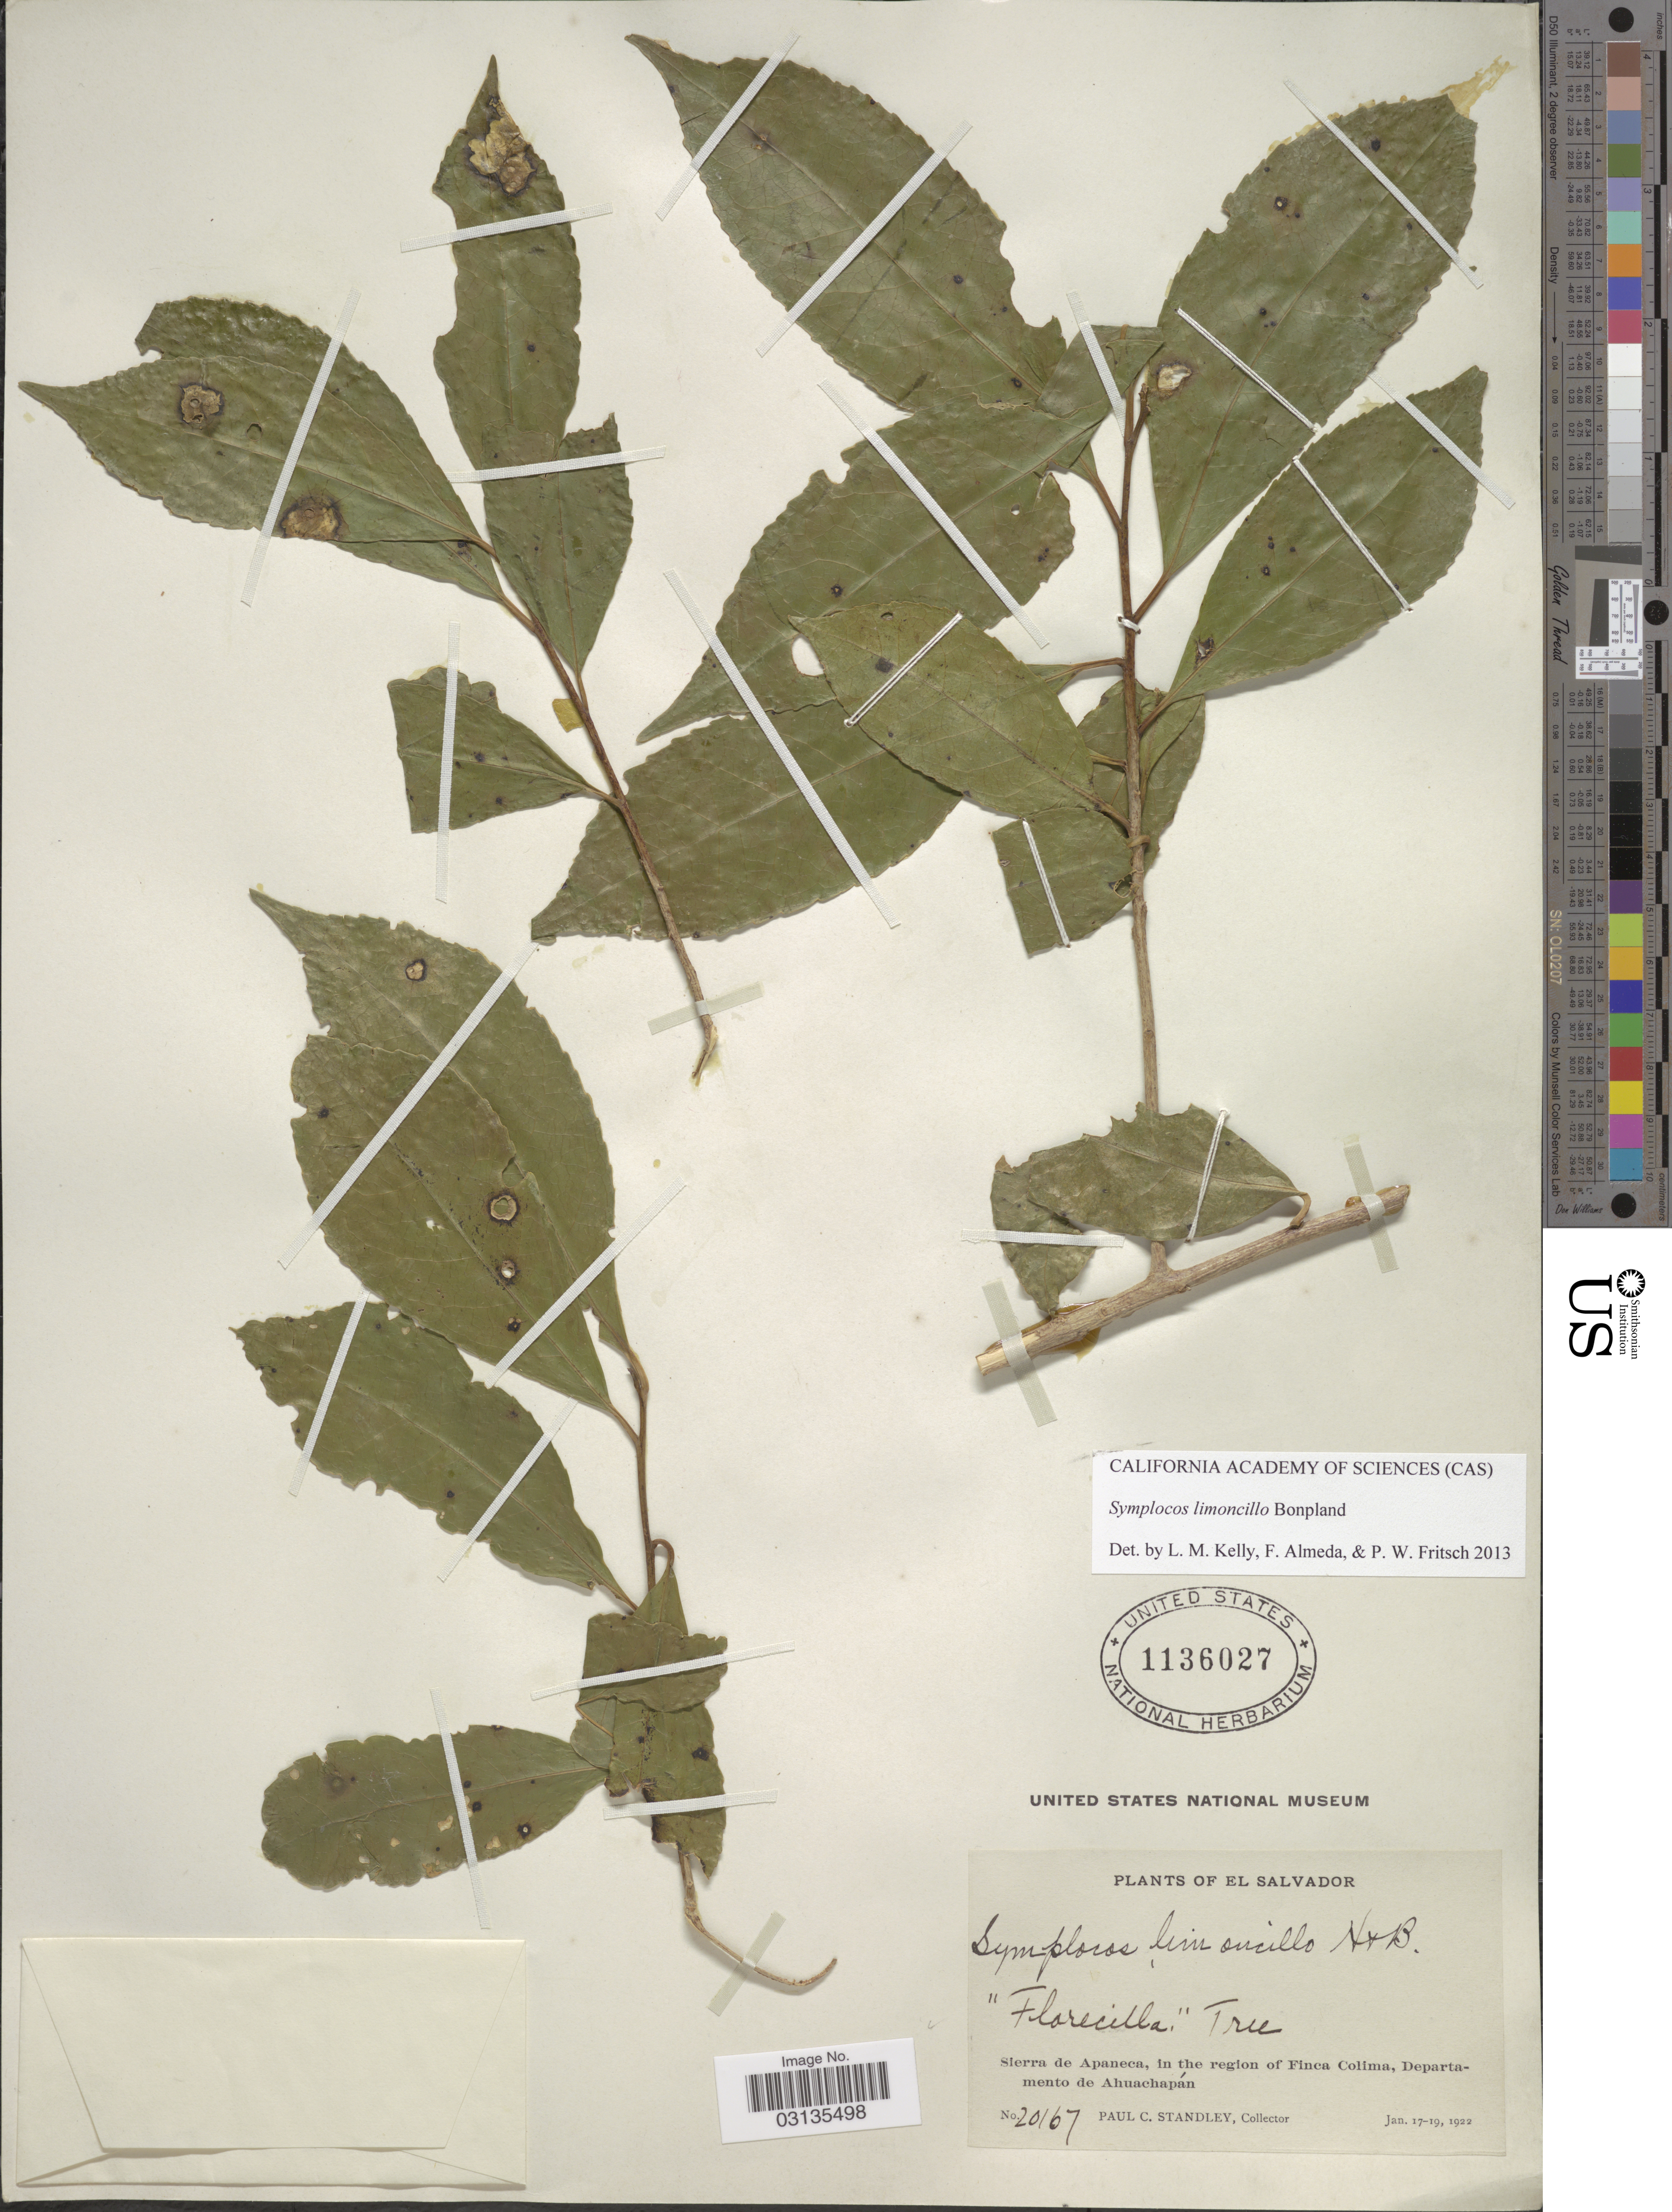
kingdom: Plantae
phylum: Tracheophyta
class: Magnoliopsida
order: Ericales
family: Symplocaceae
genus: Symplocos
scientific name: Symplocos limoncillo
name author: Bonpl.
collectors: P. C. Standley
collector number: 20167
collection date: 1922-01-17/1922-01-19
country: El Salvador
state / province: Ahuachapan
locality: Sierra de Apaneca, in the region of Finca Colima, Departamento de Ahuachapán.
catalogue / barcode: US 1136027